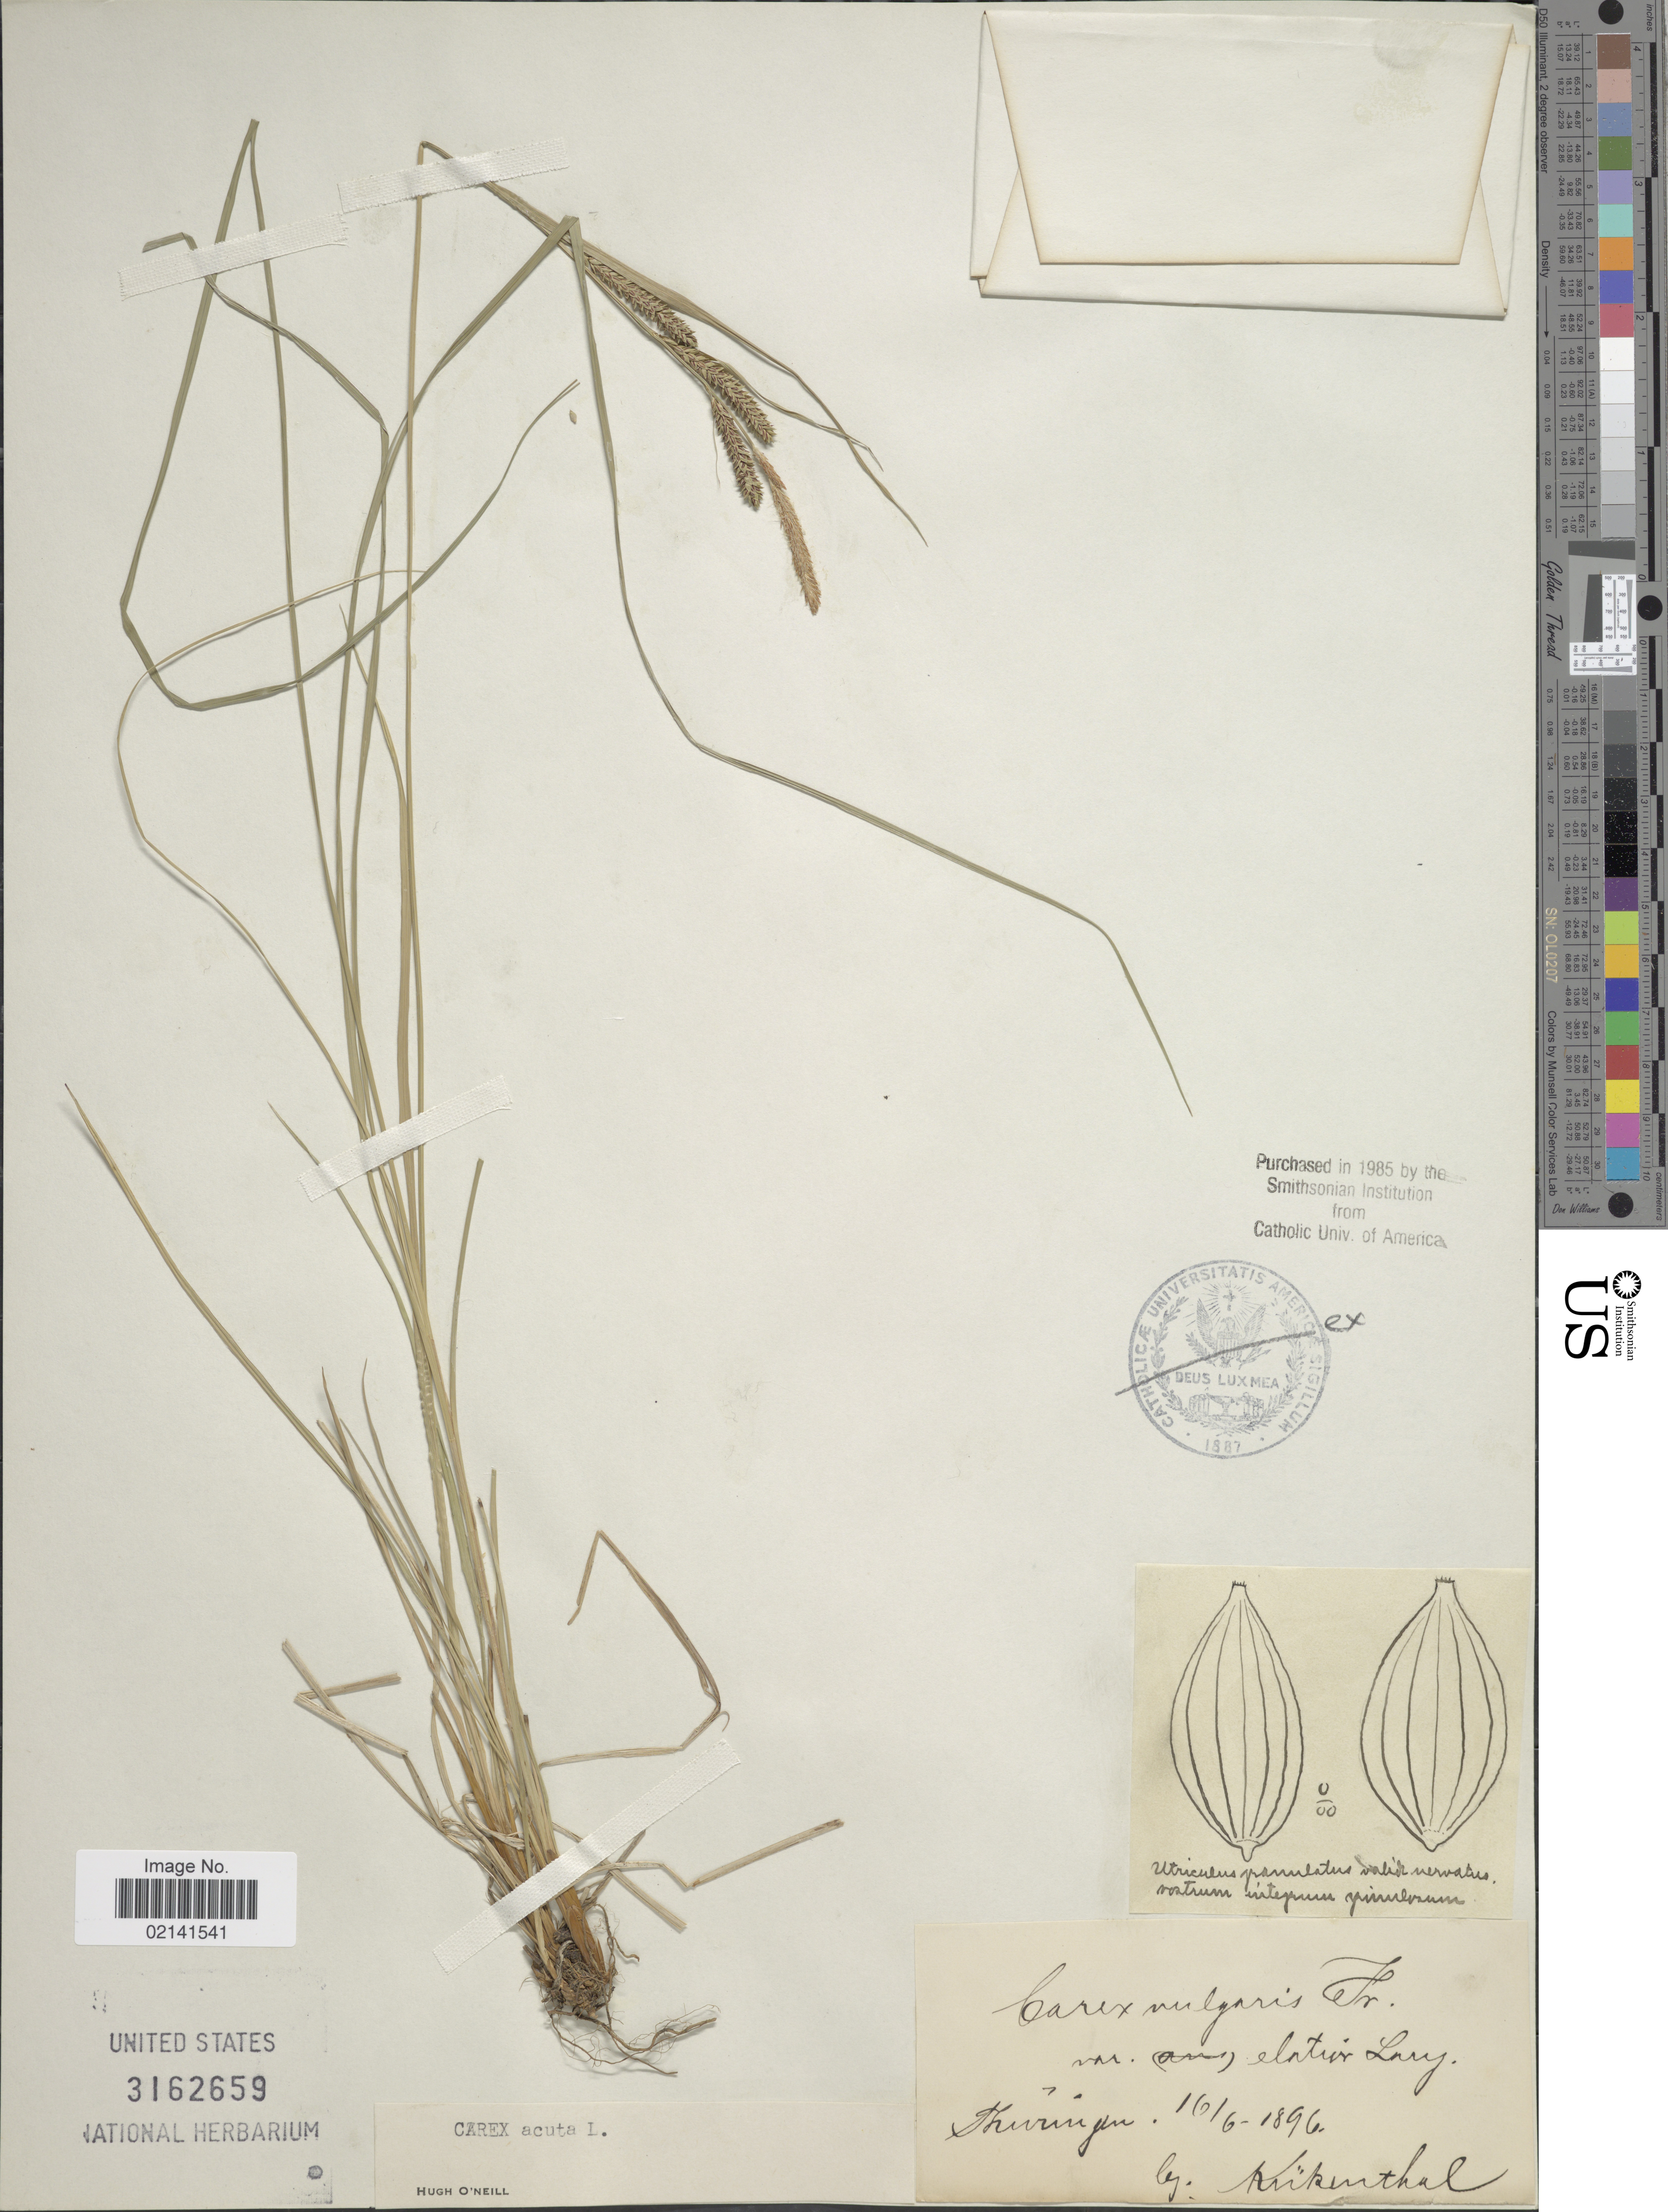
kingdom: Plantae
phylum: Tracheophyta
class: Liliopsida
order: Poales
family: Cyperaceae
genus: Carex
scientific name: Carex acuta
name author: L.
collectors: G. Kükenthal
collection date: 1896-06-16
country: Germany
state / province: Thuringia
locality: Thuringen.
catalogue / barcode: US 3162659